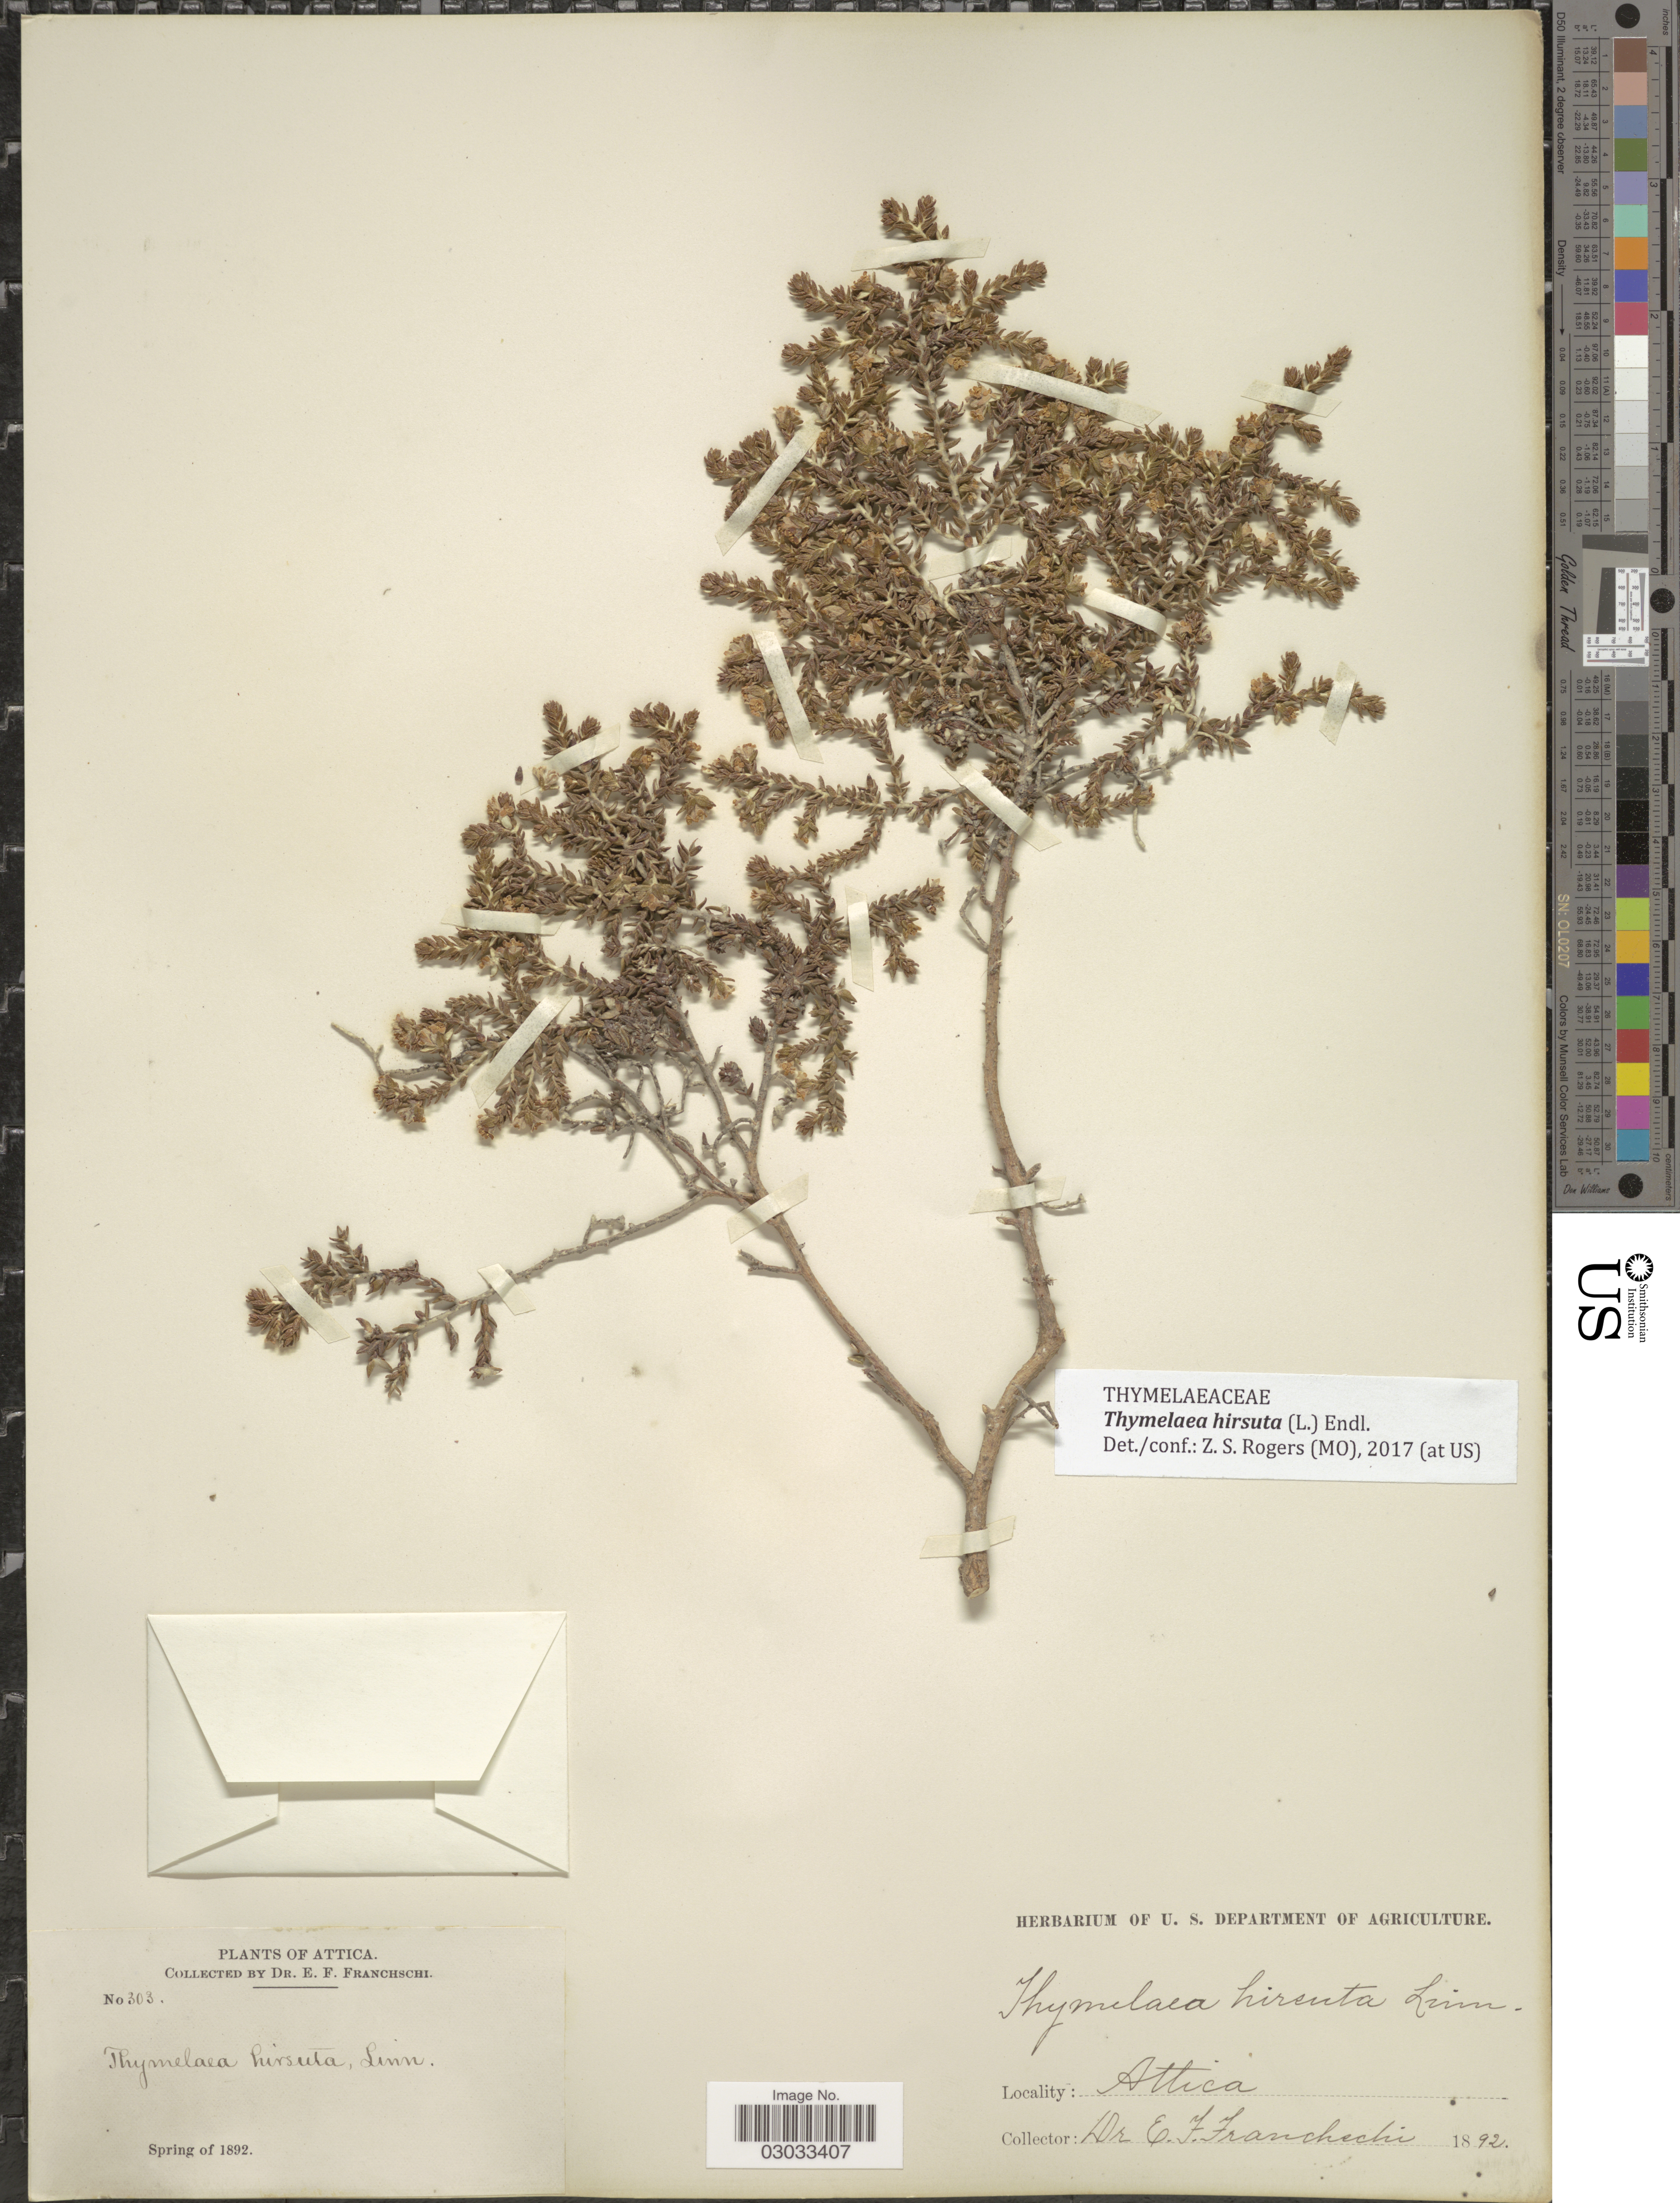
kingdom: Plantae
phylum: Tracheophyta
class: Magnoliopsida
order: Malvales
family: Thymelaeaceae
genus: Thymelaea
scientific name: Thymelaea hirsuta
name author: (L.) Endl.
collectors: E. Franchschi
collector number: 303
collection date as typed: Spring of 1892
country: Greece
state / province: Attica